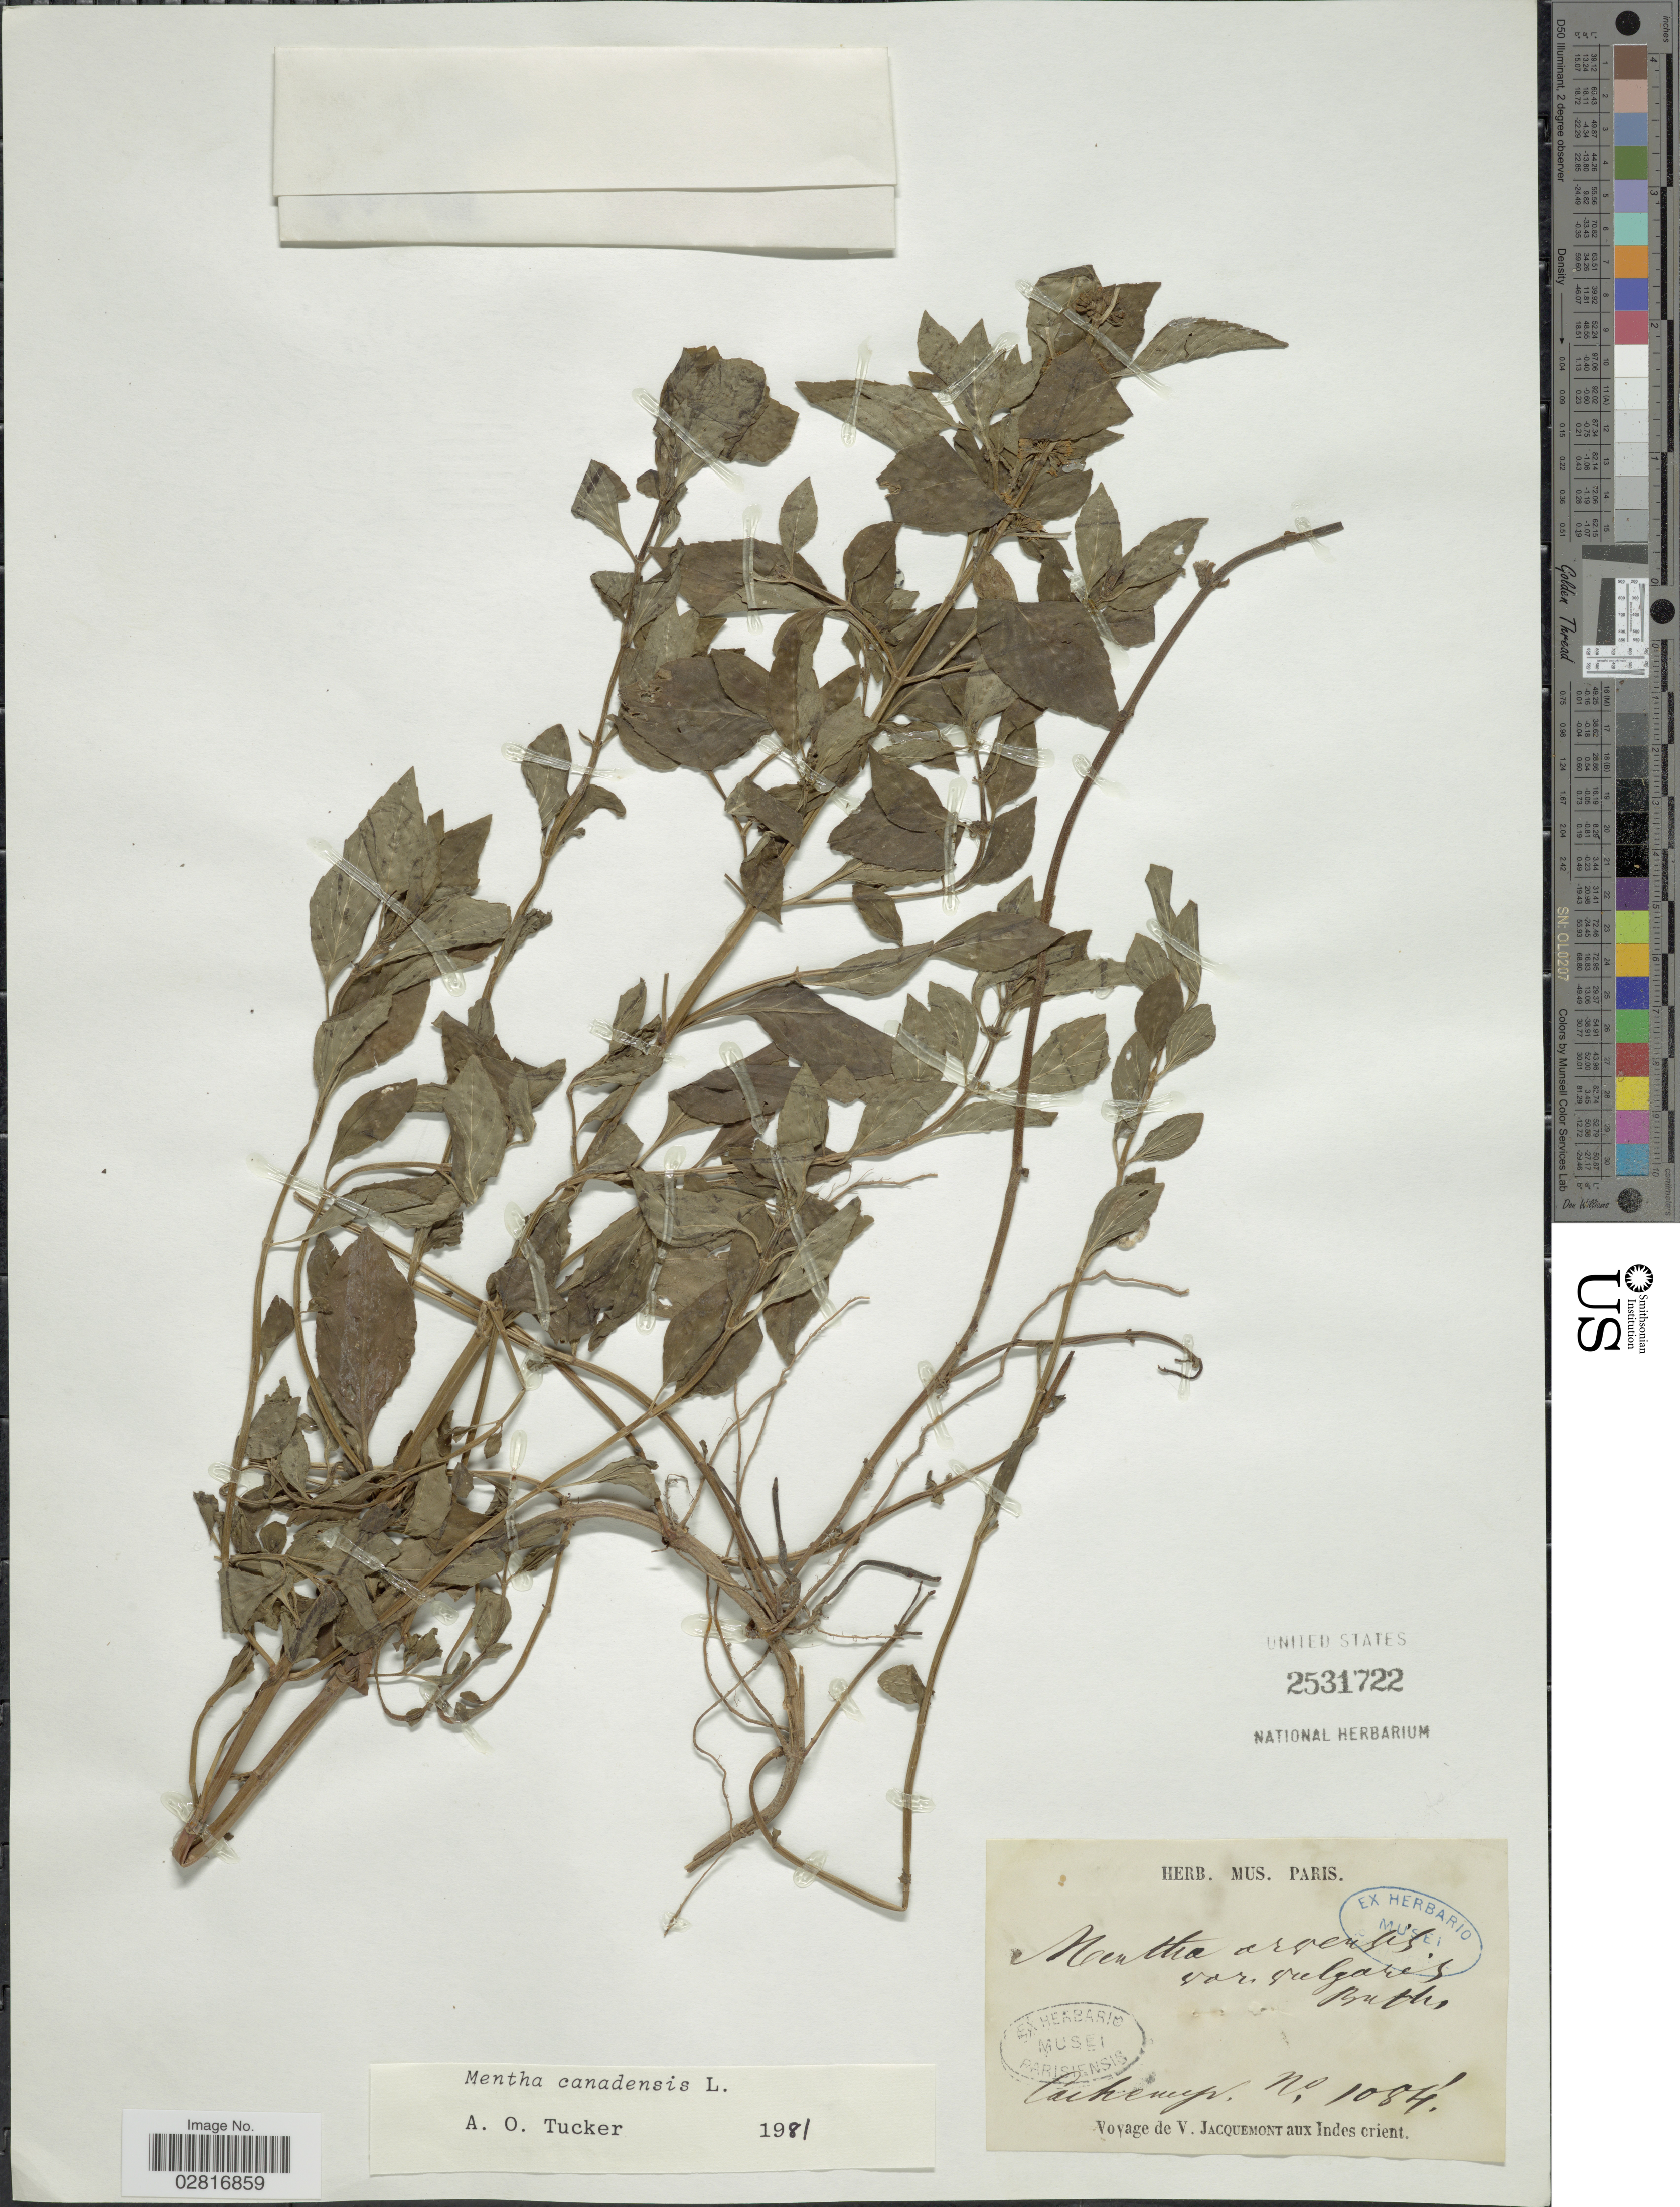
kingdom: Plantae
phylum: Tracheophyta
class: Magnoliopsida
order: Lamiales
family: Lamiaceae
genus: Mentha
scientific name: Mentha canadensis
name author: L.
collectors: V. Jacquemont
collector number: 1084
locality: Cachemp. [interpreted] Indes orient.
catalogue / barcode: US 2531722